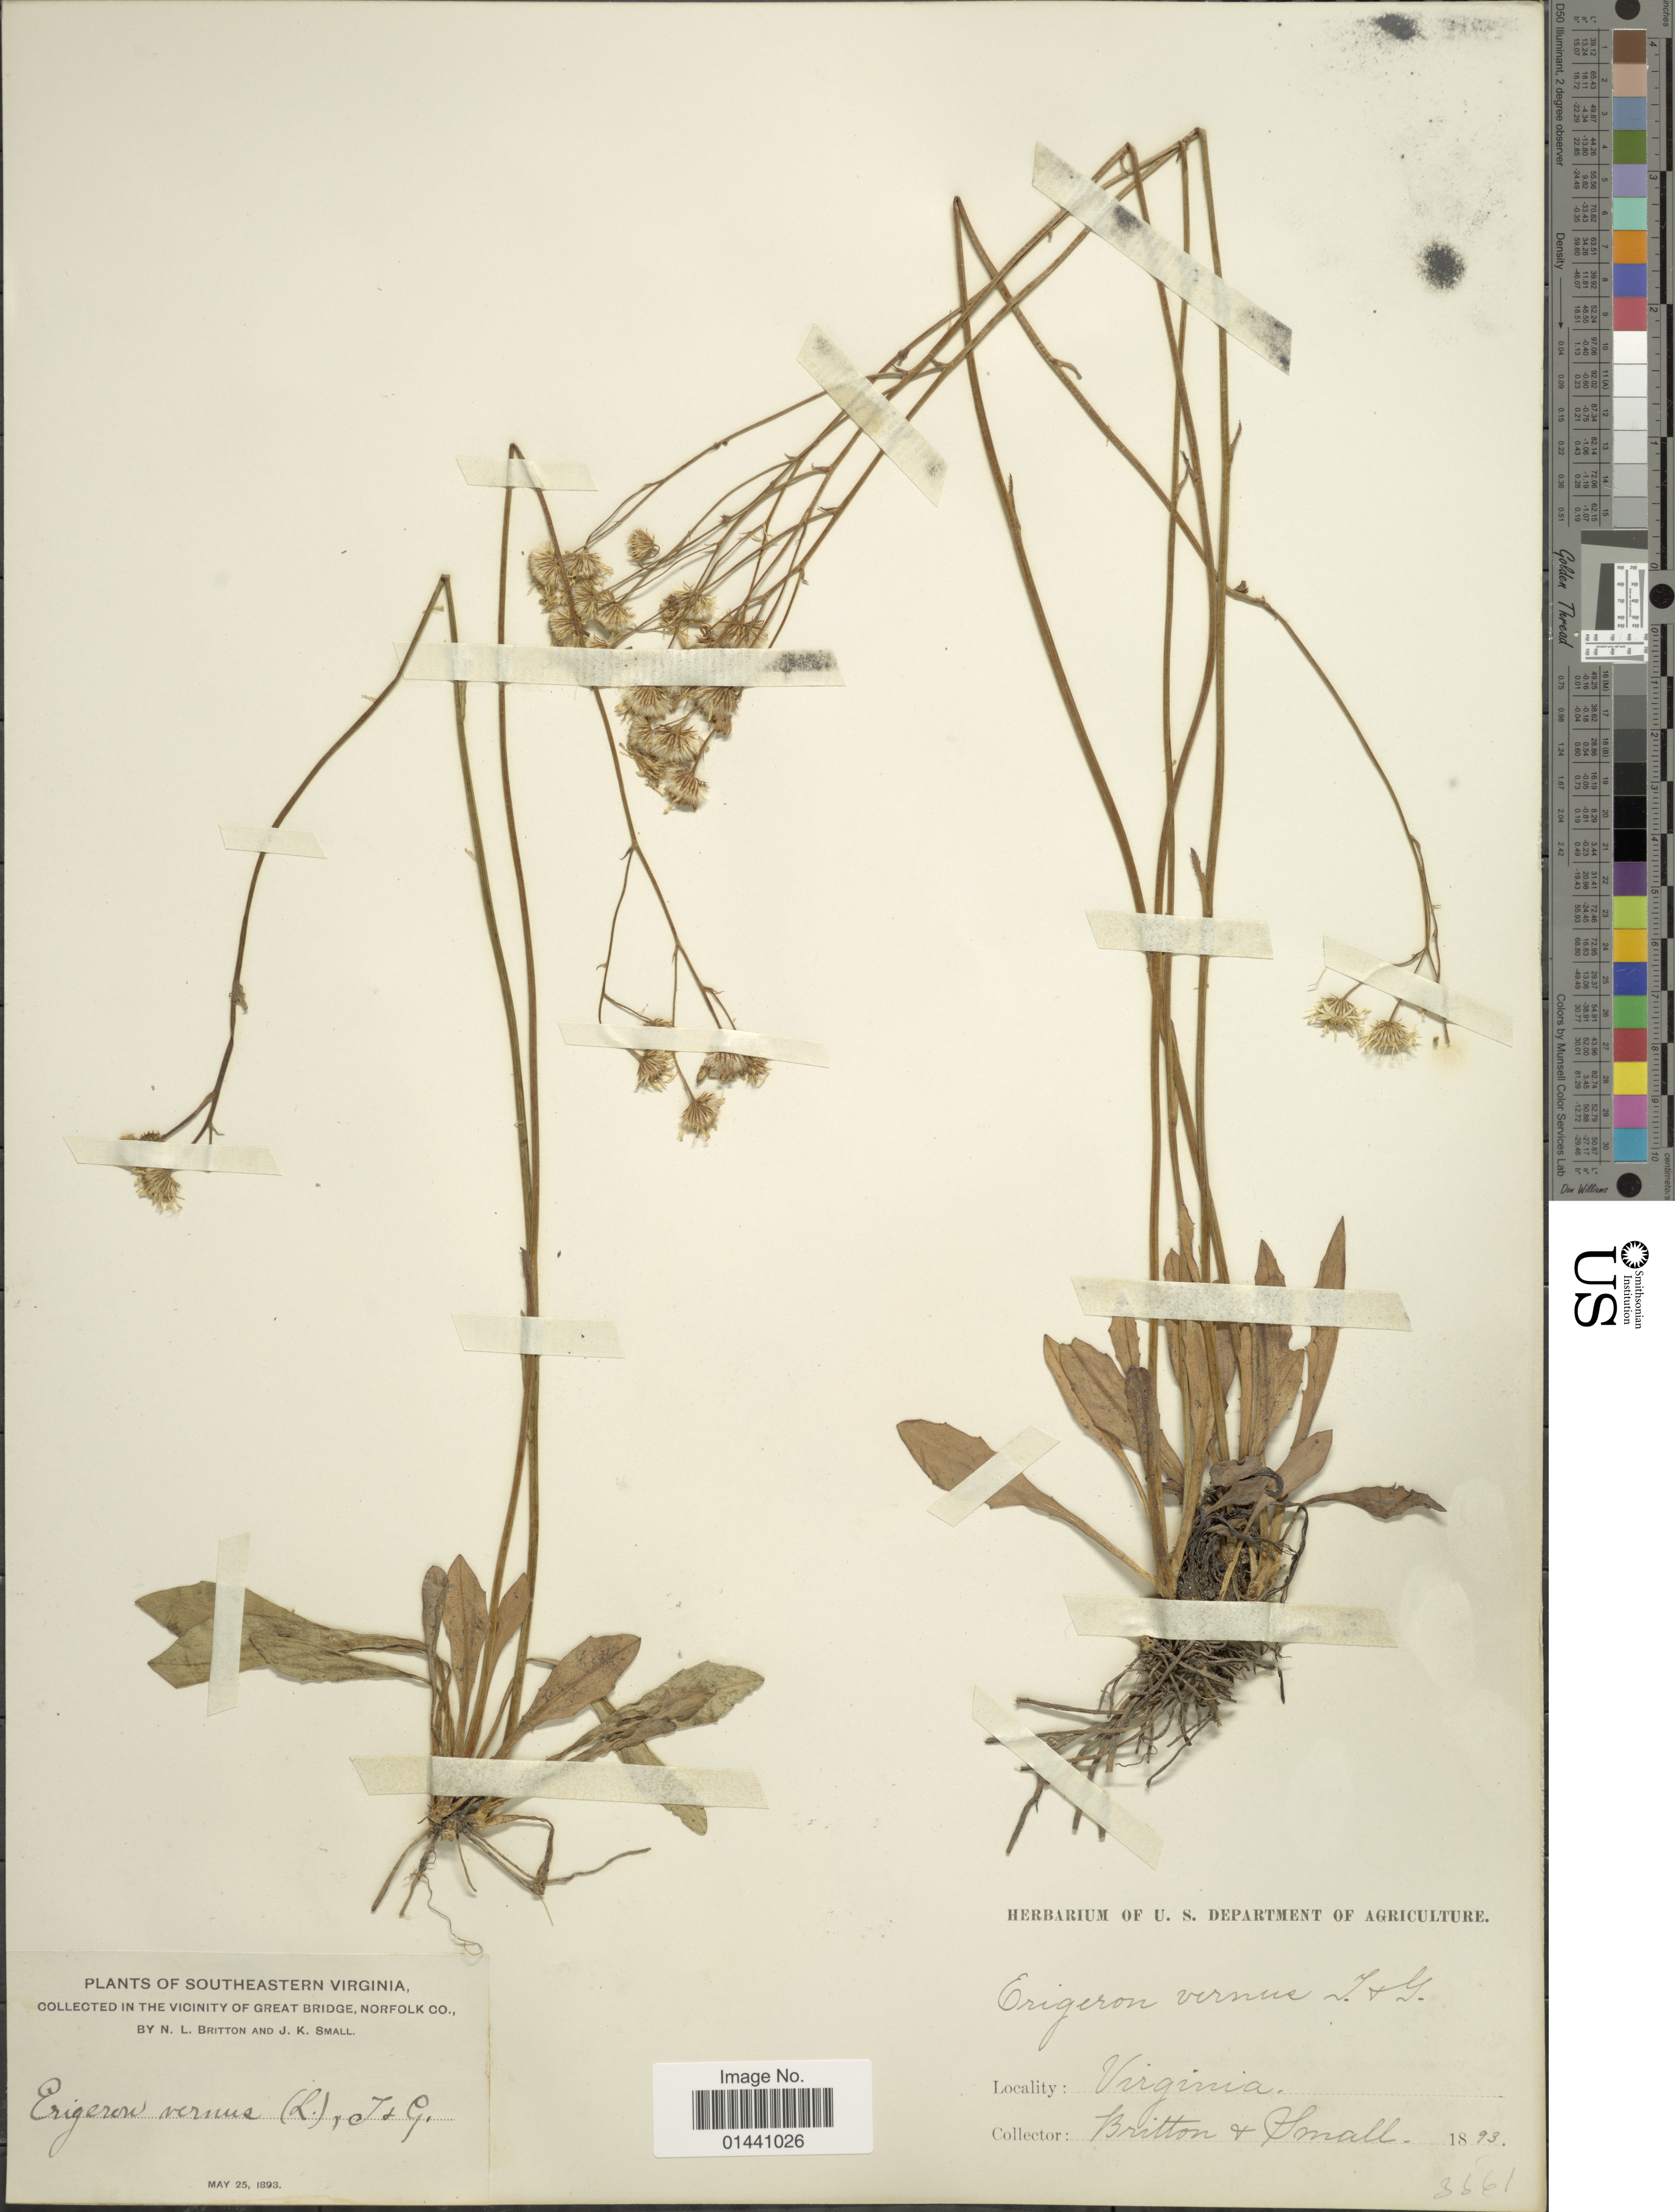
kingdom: Plantae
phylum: Tracheophyta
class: Magnoliopsida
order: Asterales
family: Asteraceae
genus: Erigeron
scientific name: Erigeron vernus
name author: (L.) Torr. & A. Gray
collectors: N. Britton & J. K. Small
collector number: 3361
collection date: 1893-05-25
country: United States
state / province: Virginia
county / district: Rappahannock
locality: Southeastern Virginia, in the vicinity of Great Bridge, Norfolk Co.